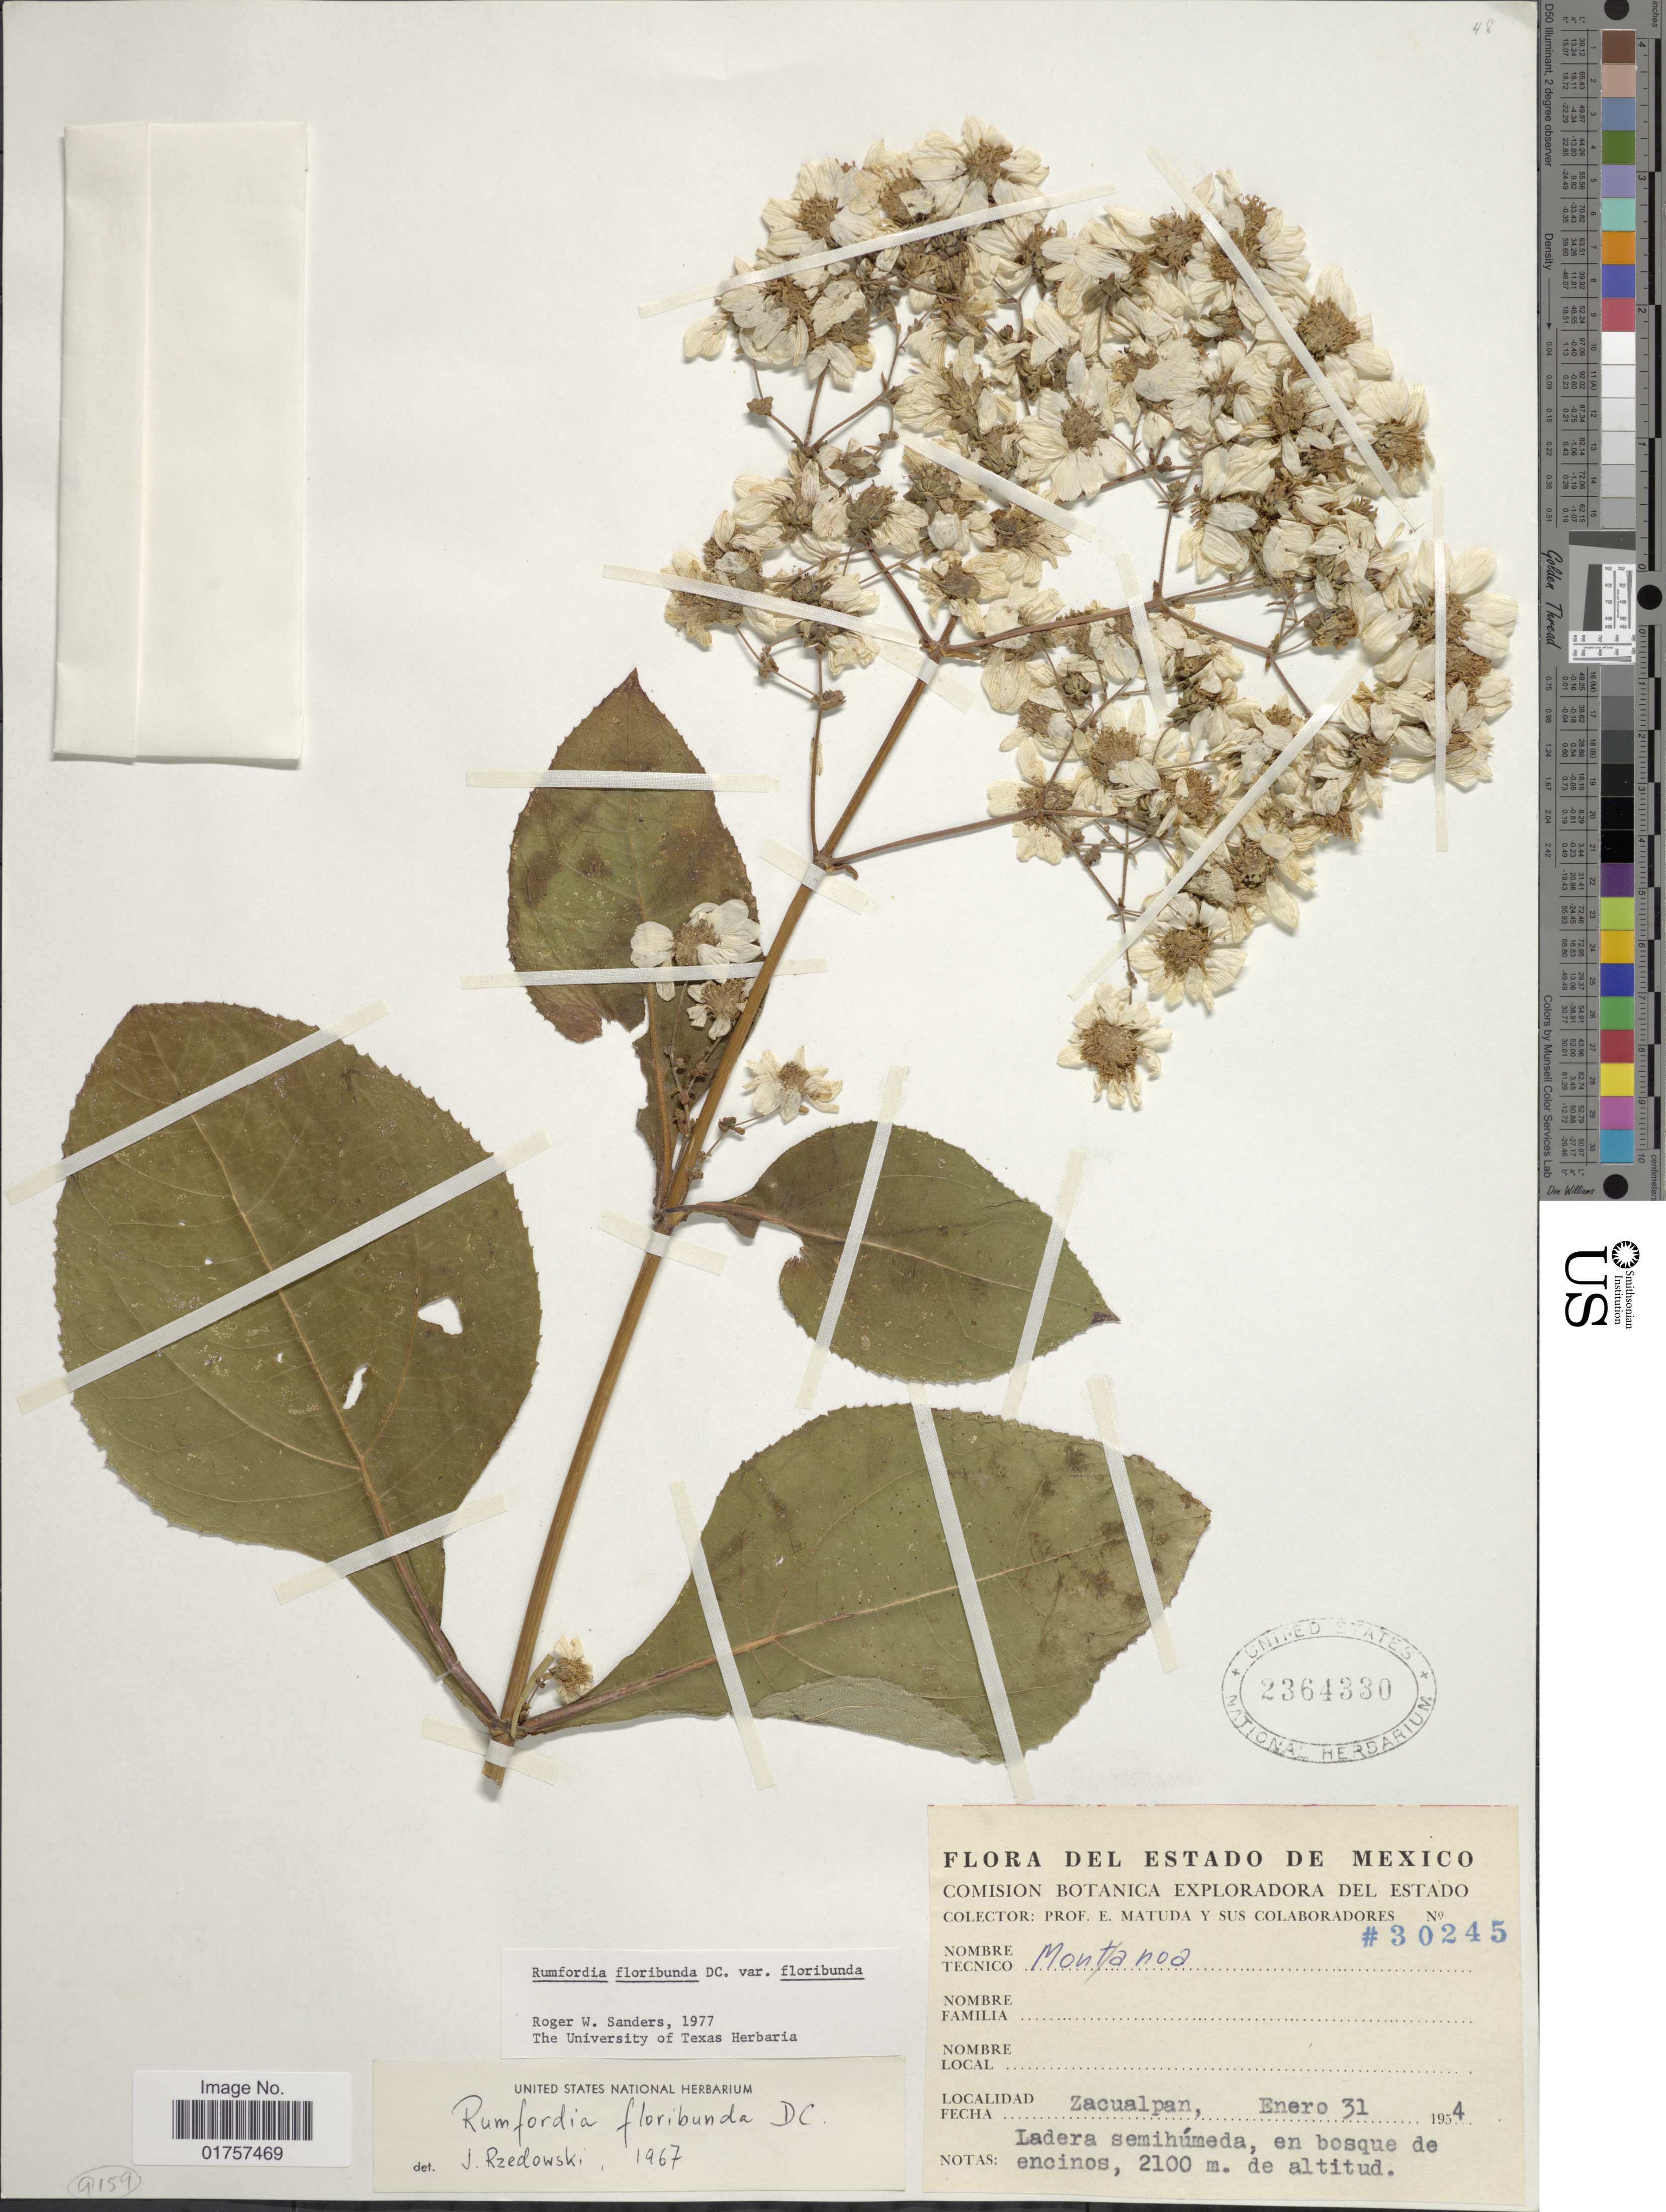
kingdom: Plantae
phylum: Tracheophyta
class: Magnoliopsida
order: Asterales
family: Asteraceae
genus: Rumfordia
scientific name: Rumfordia floribunda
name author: DC.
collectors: E. Matuda & et al.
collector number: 30245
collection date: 1954-01-31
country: Mexico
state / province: México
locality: Zacualpan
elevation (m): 2100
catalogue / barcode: US 2364330